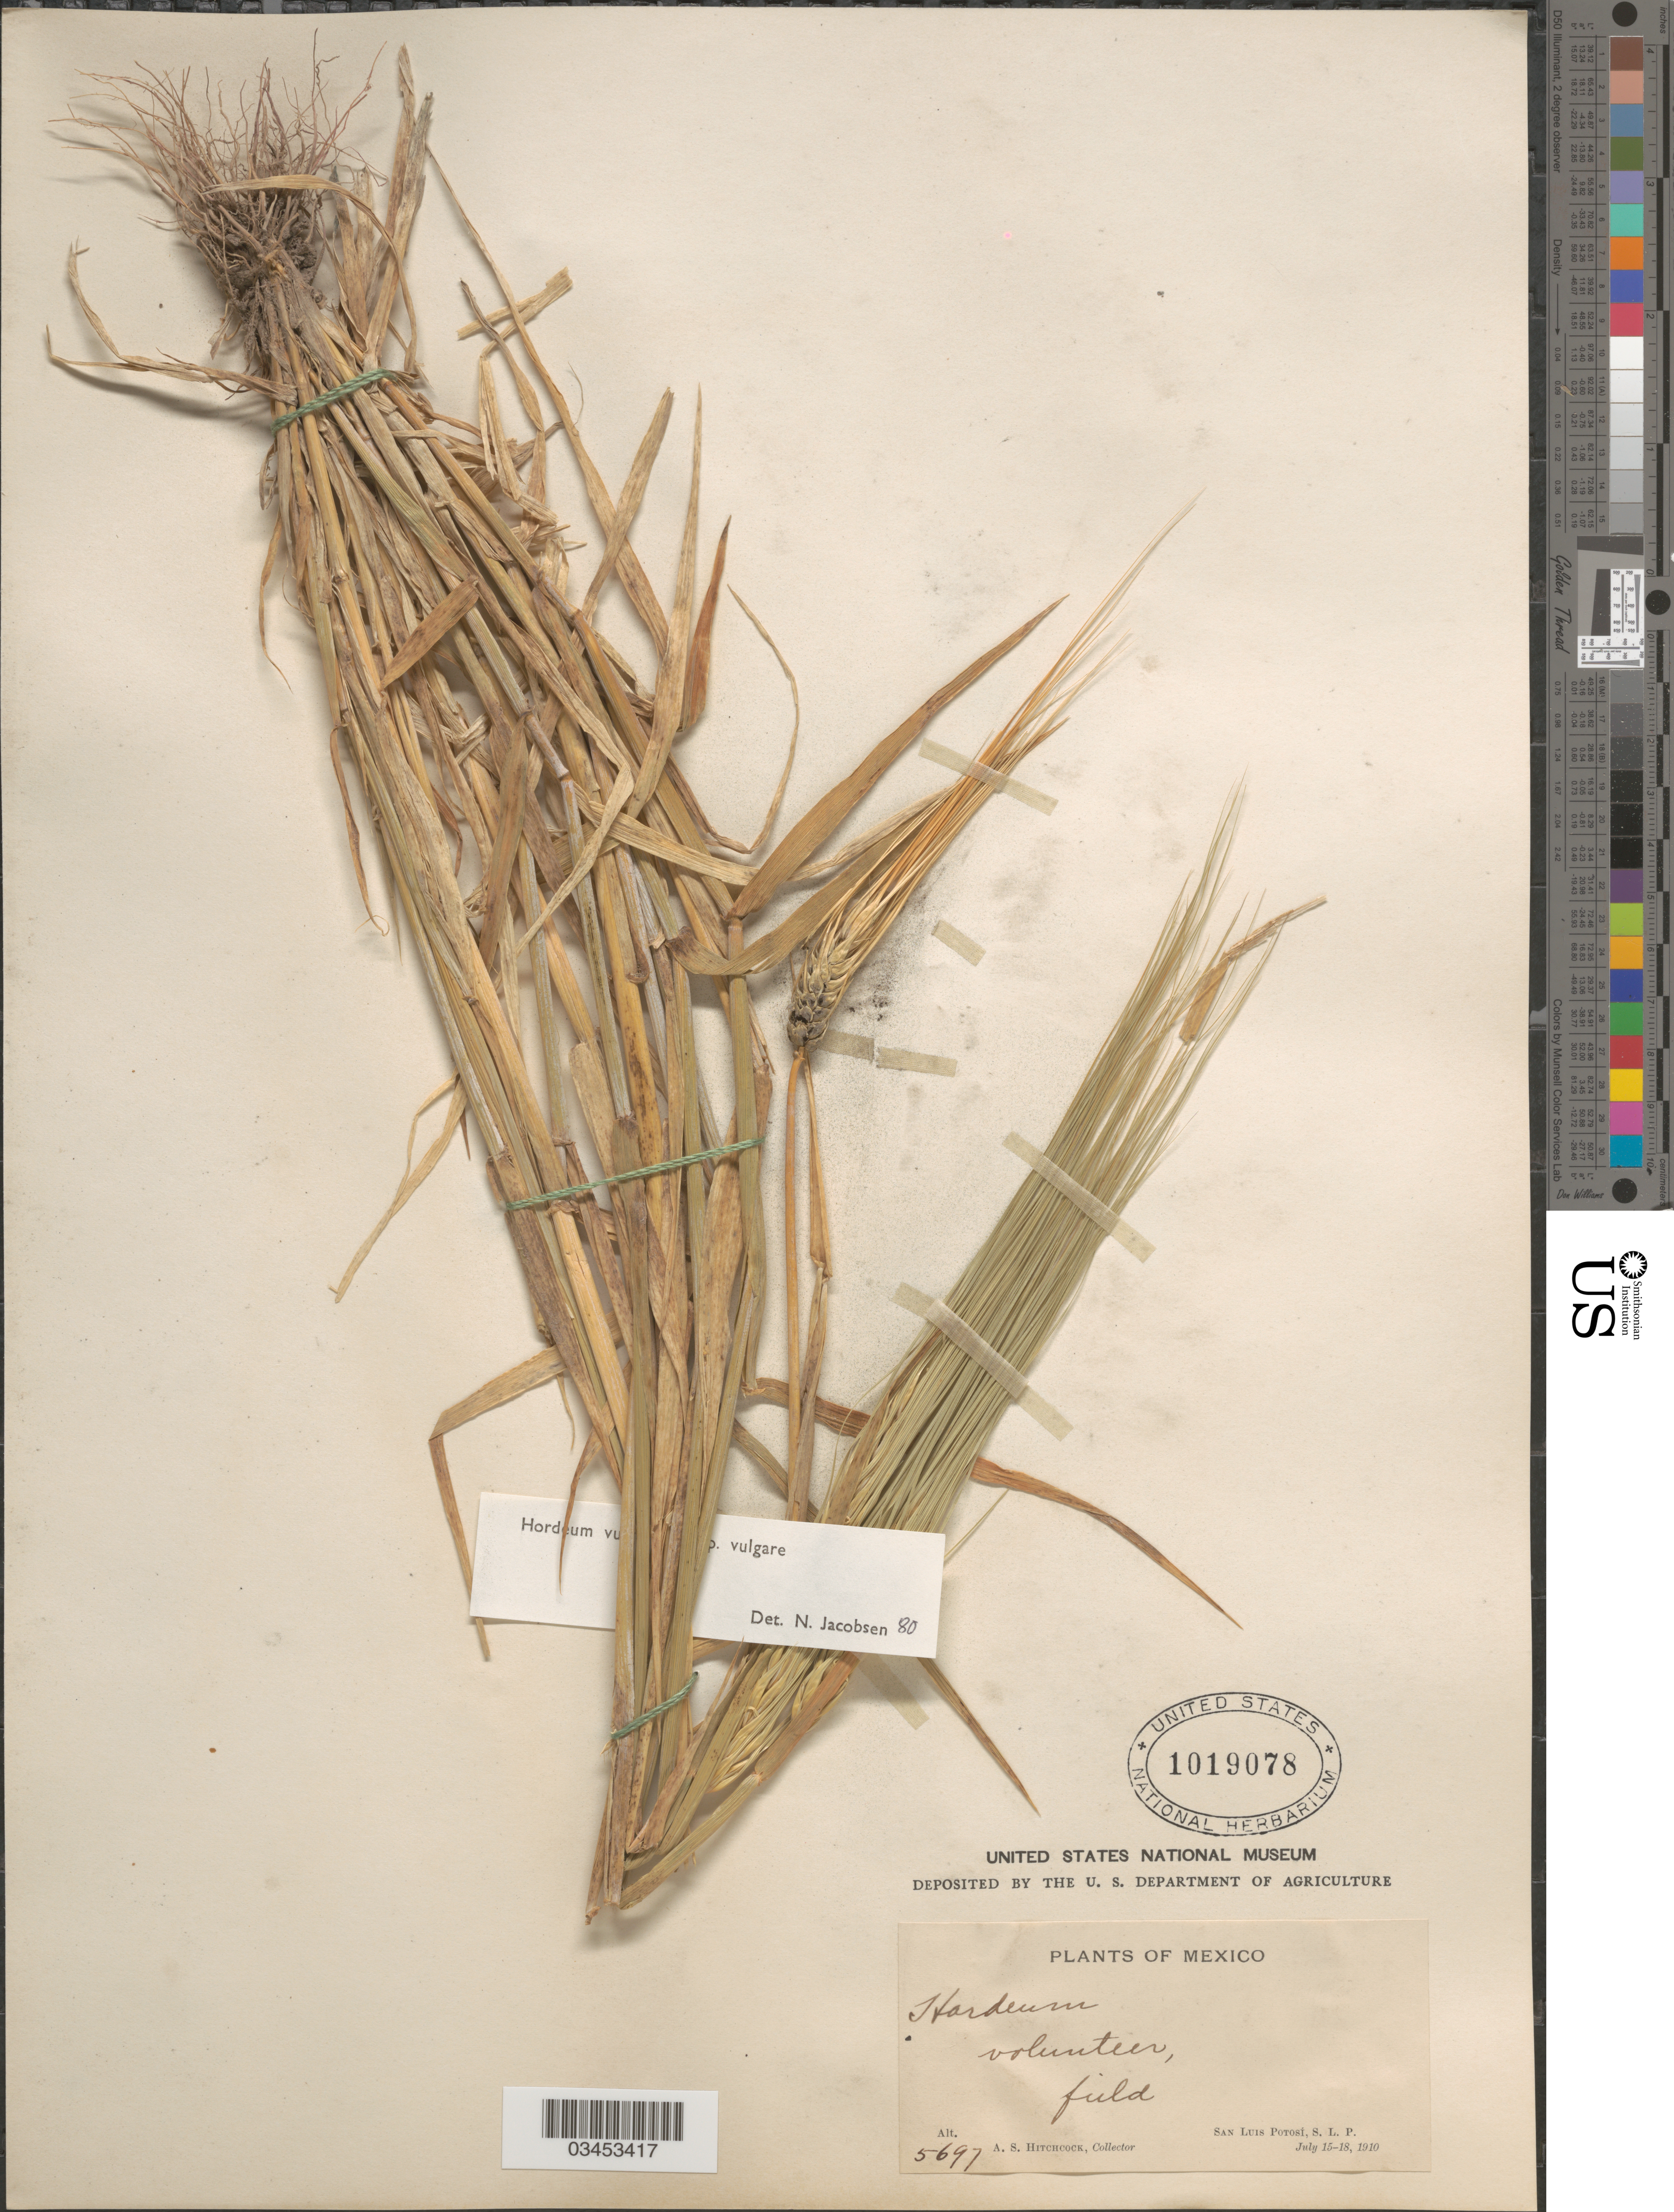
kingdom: Plantae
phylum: Tracheophyta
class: Liliopsida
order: Poales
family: Poaceae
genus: Hordeum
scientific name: Hordeum sp.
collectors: A. S. Hitchcock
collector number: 5697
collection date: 1910-07-15/1910-07-18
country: Mexico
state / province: San Luis Potosí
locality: San Luis Potosí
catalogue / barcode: US 1019078